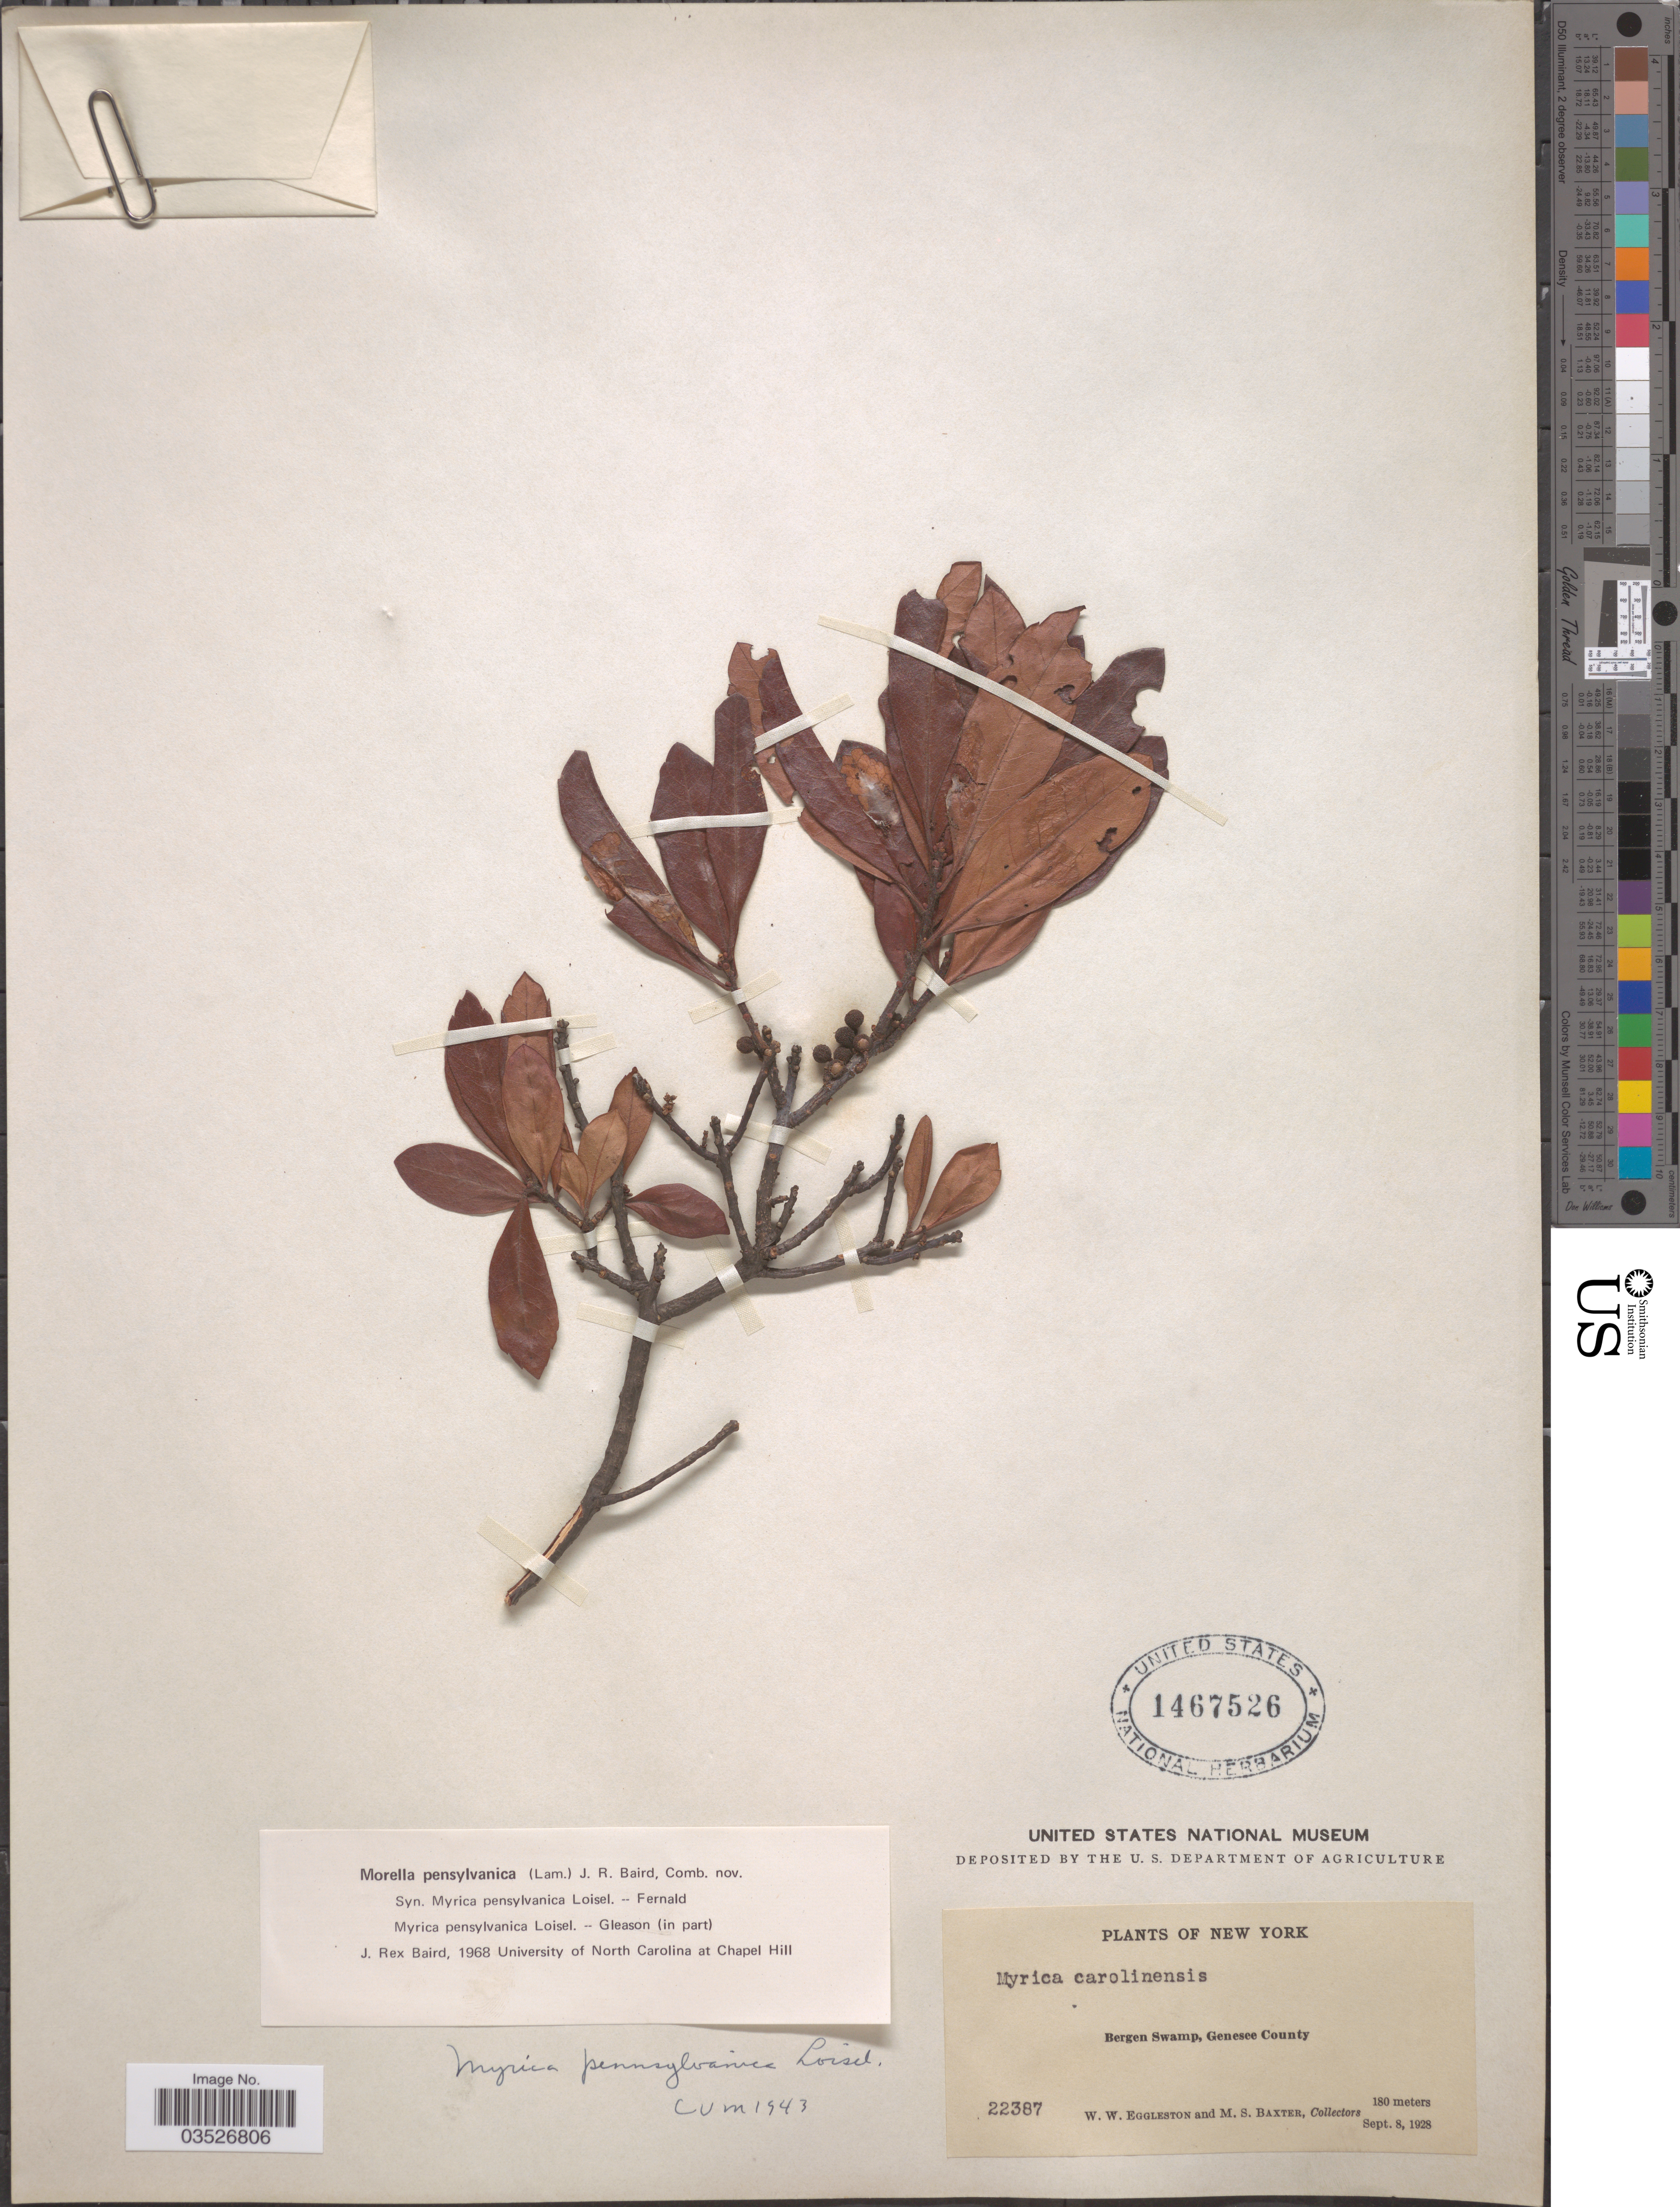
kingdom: Plantae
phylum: Tracheophyta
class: Magnoliopsida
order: Fagales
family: Myricaceae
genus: Morella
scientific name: Morella pensylvanica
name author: (Mirb.) Kartesz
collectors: W. W. Eggleston & M. Baxter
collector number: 22387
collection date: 1928-09-08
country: United States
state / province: New York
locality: Bergen Swamp, Genesee County.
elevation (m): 180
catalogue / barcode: US 1467526